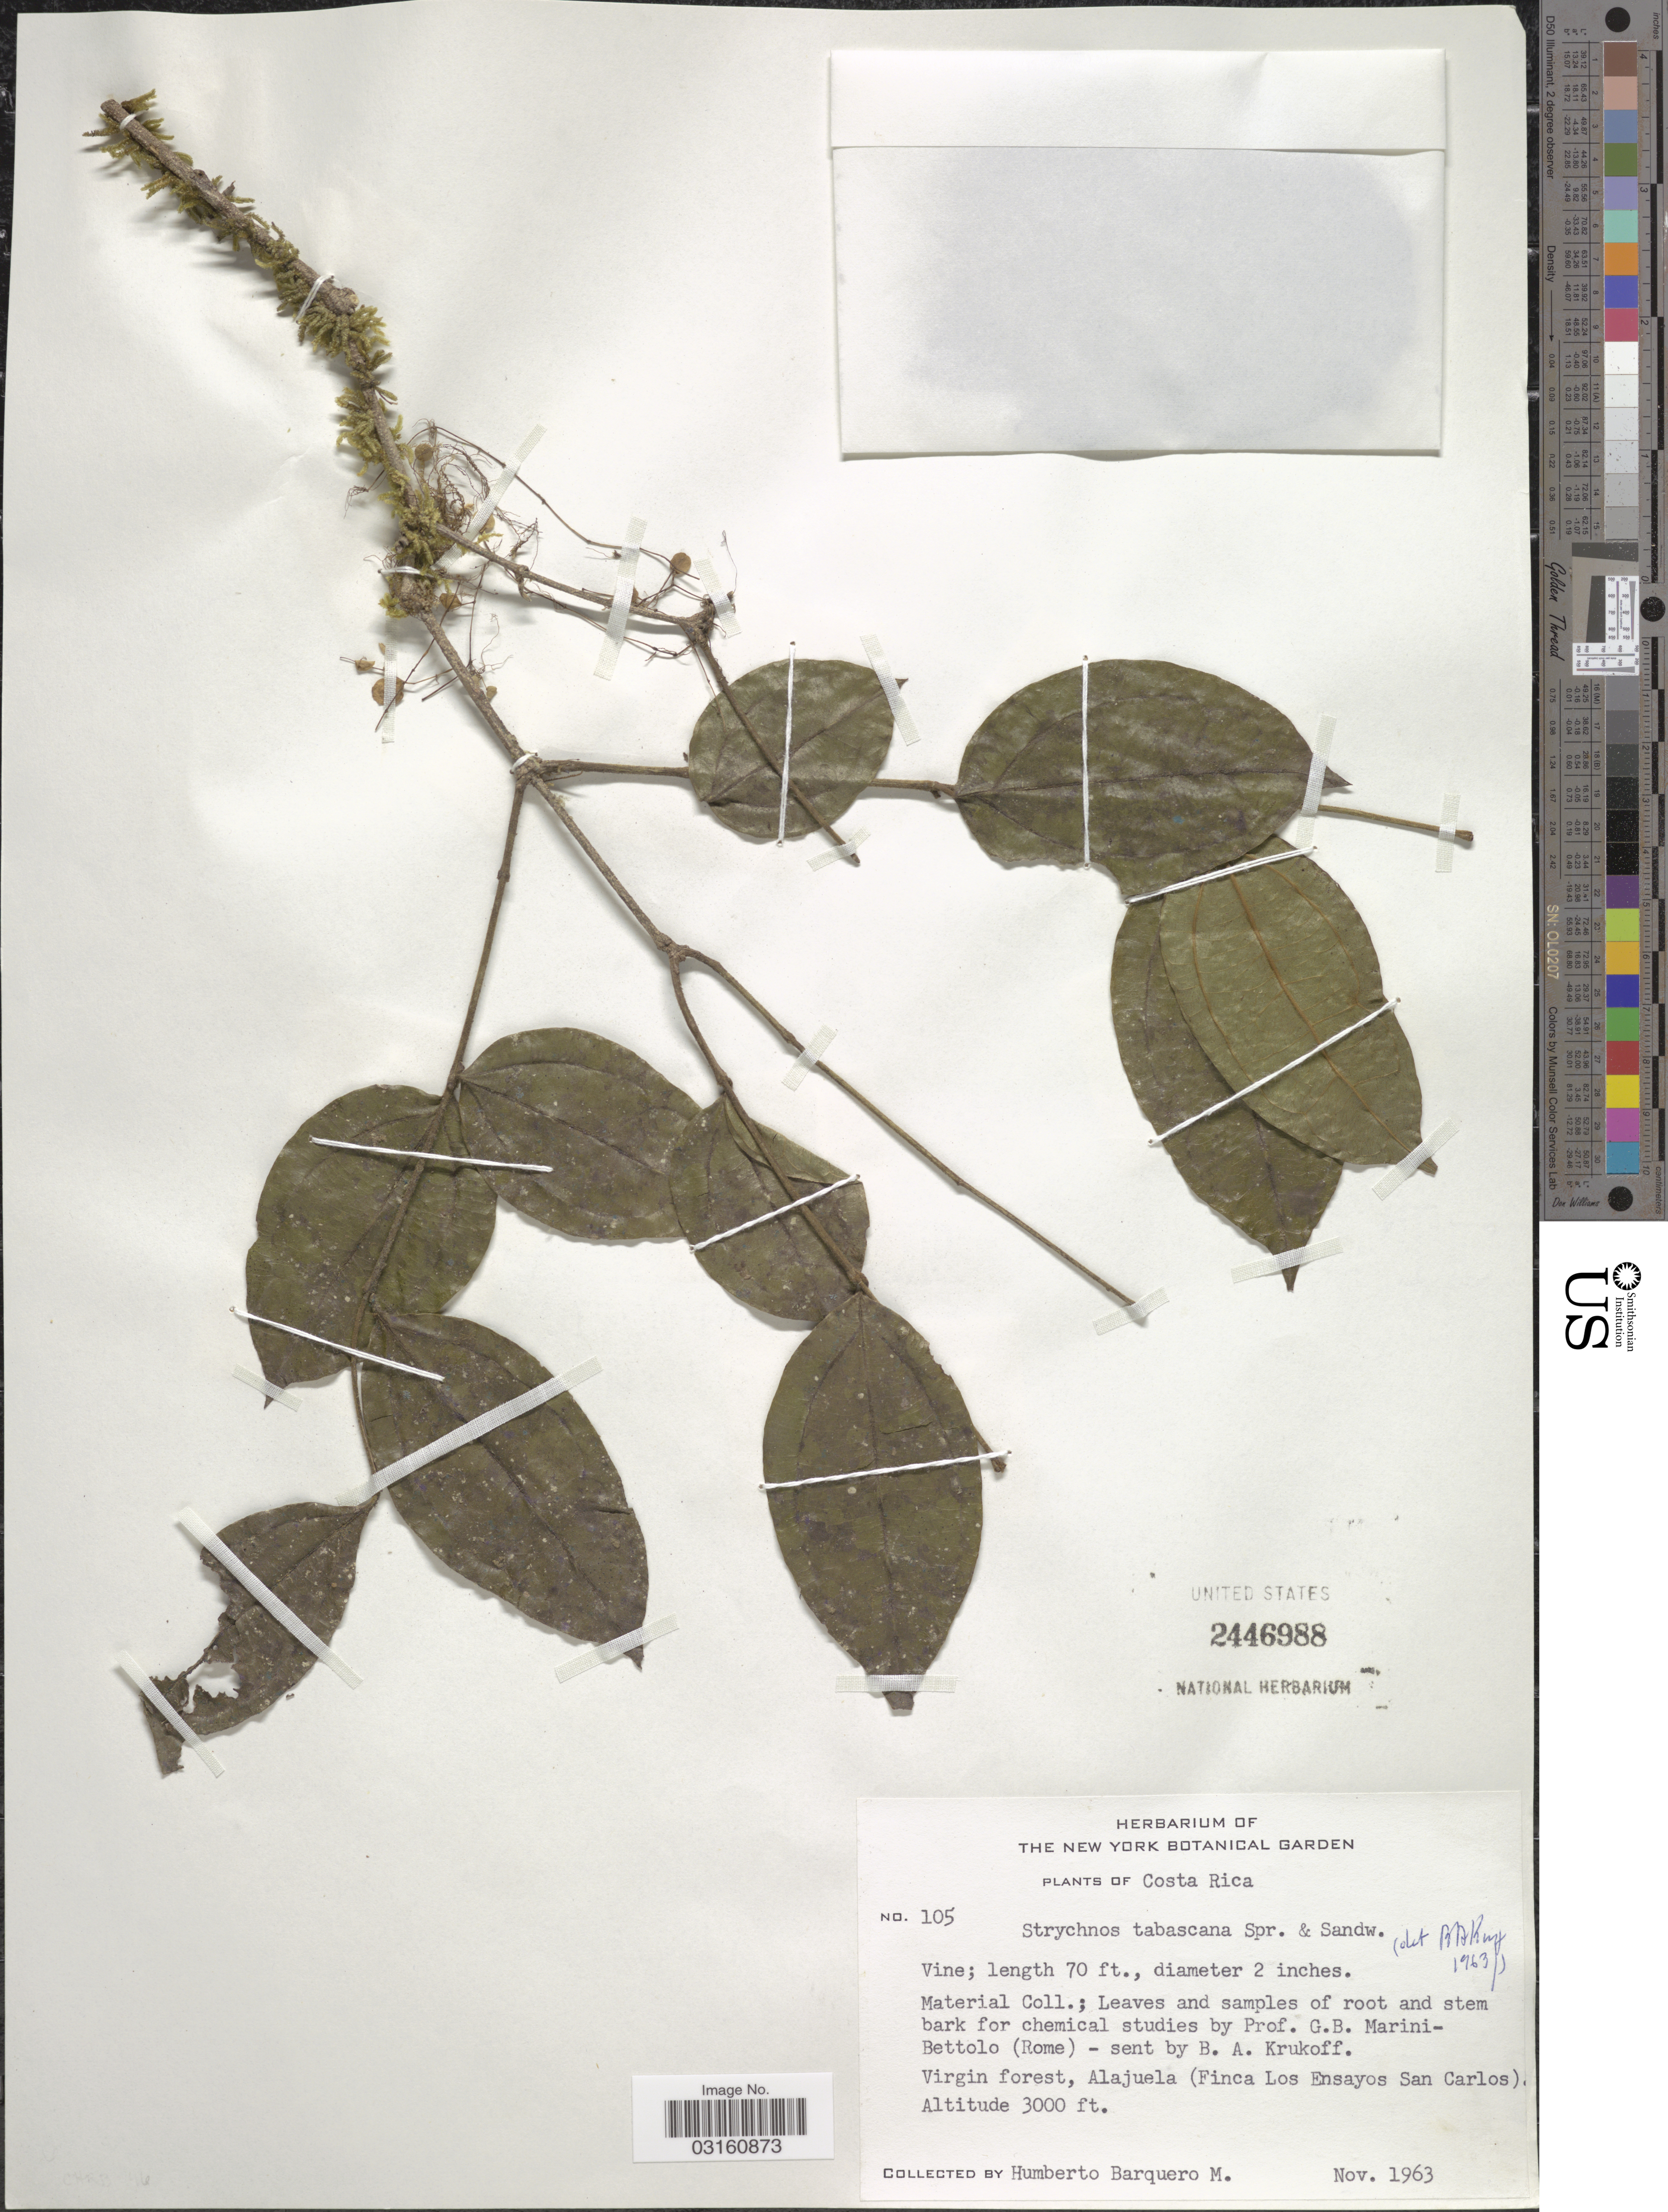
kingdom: Plantae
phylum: Tracheophyta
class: Magnoliopsida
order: Gentianales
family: Loganiaceae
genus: Strychnos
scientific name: Strychnos tabascana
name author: Sprague & Sandwith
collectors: H. Barquero M.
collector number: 105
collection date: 1963-11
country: Costa Rica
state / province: Alajuela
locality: Virgin forest, Alajuela (Finca Los Ensayos San Carlos).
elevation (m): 914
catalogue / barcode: US 2446988